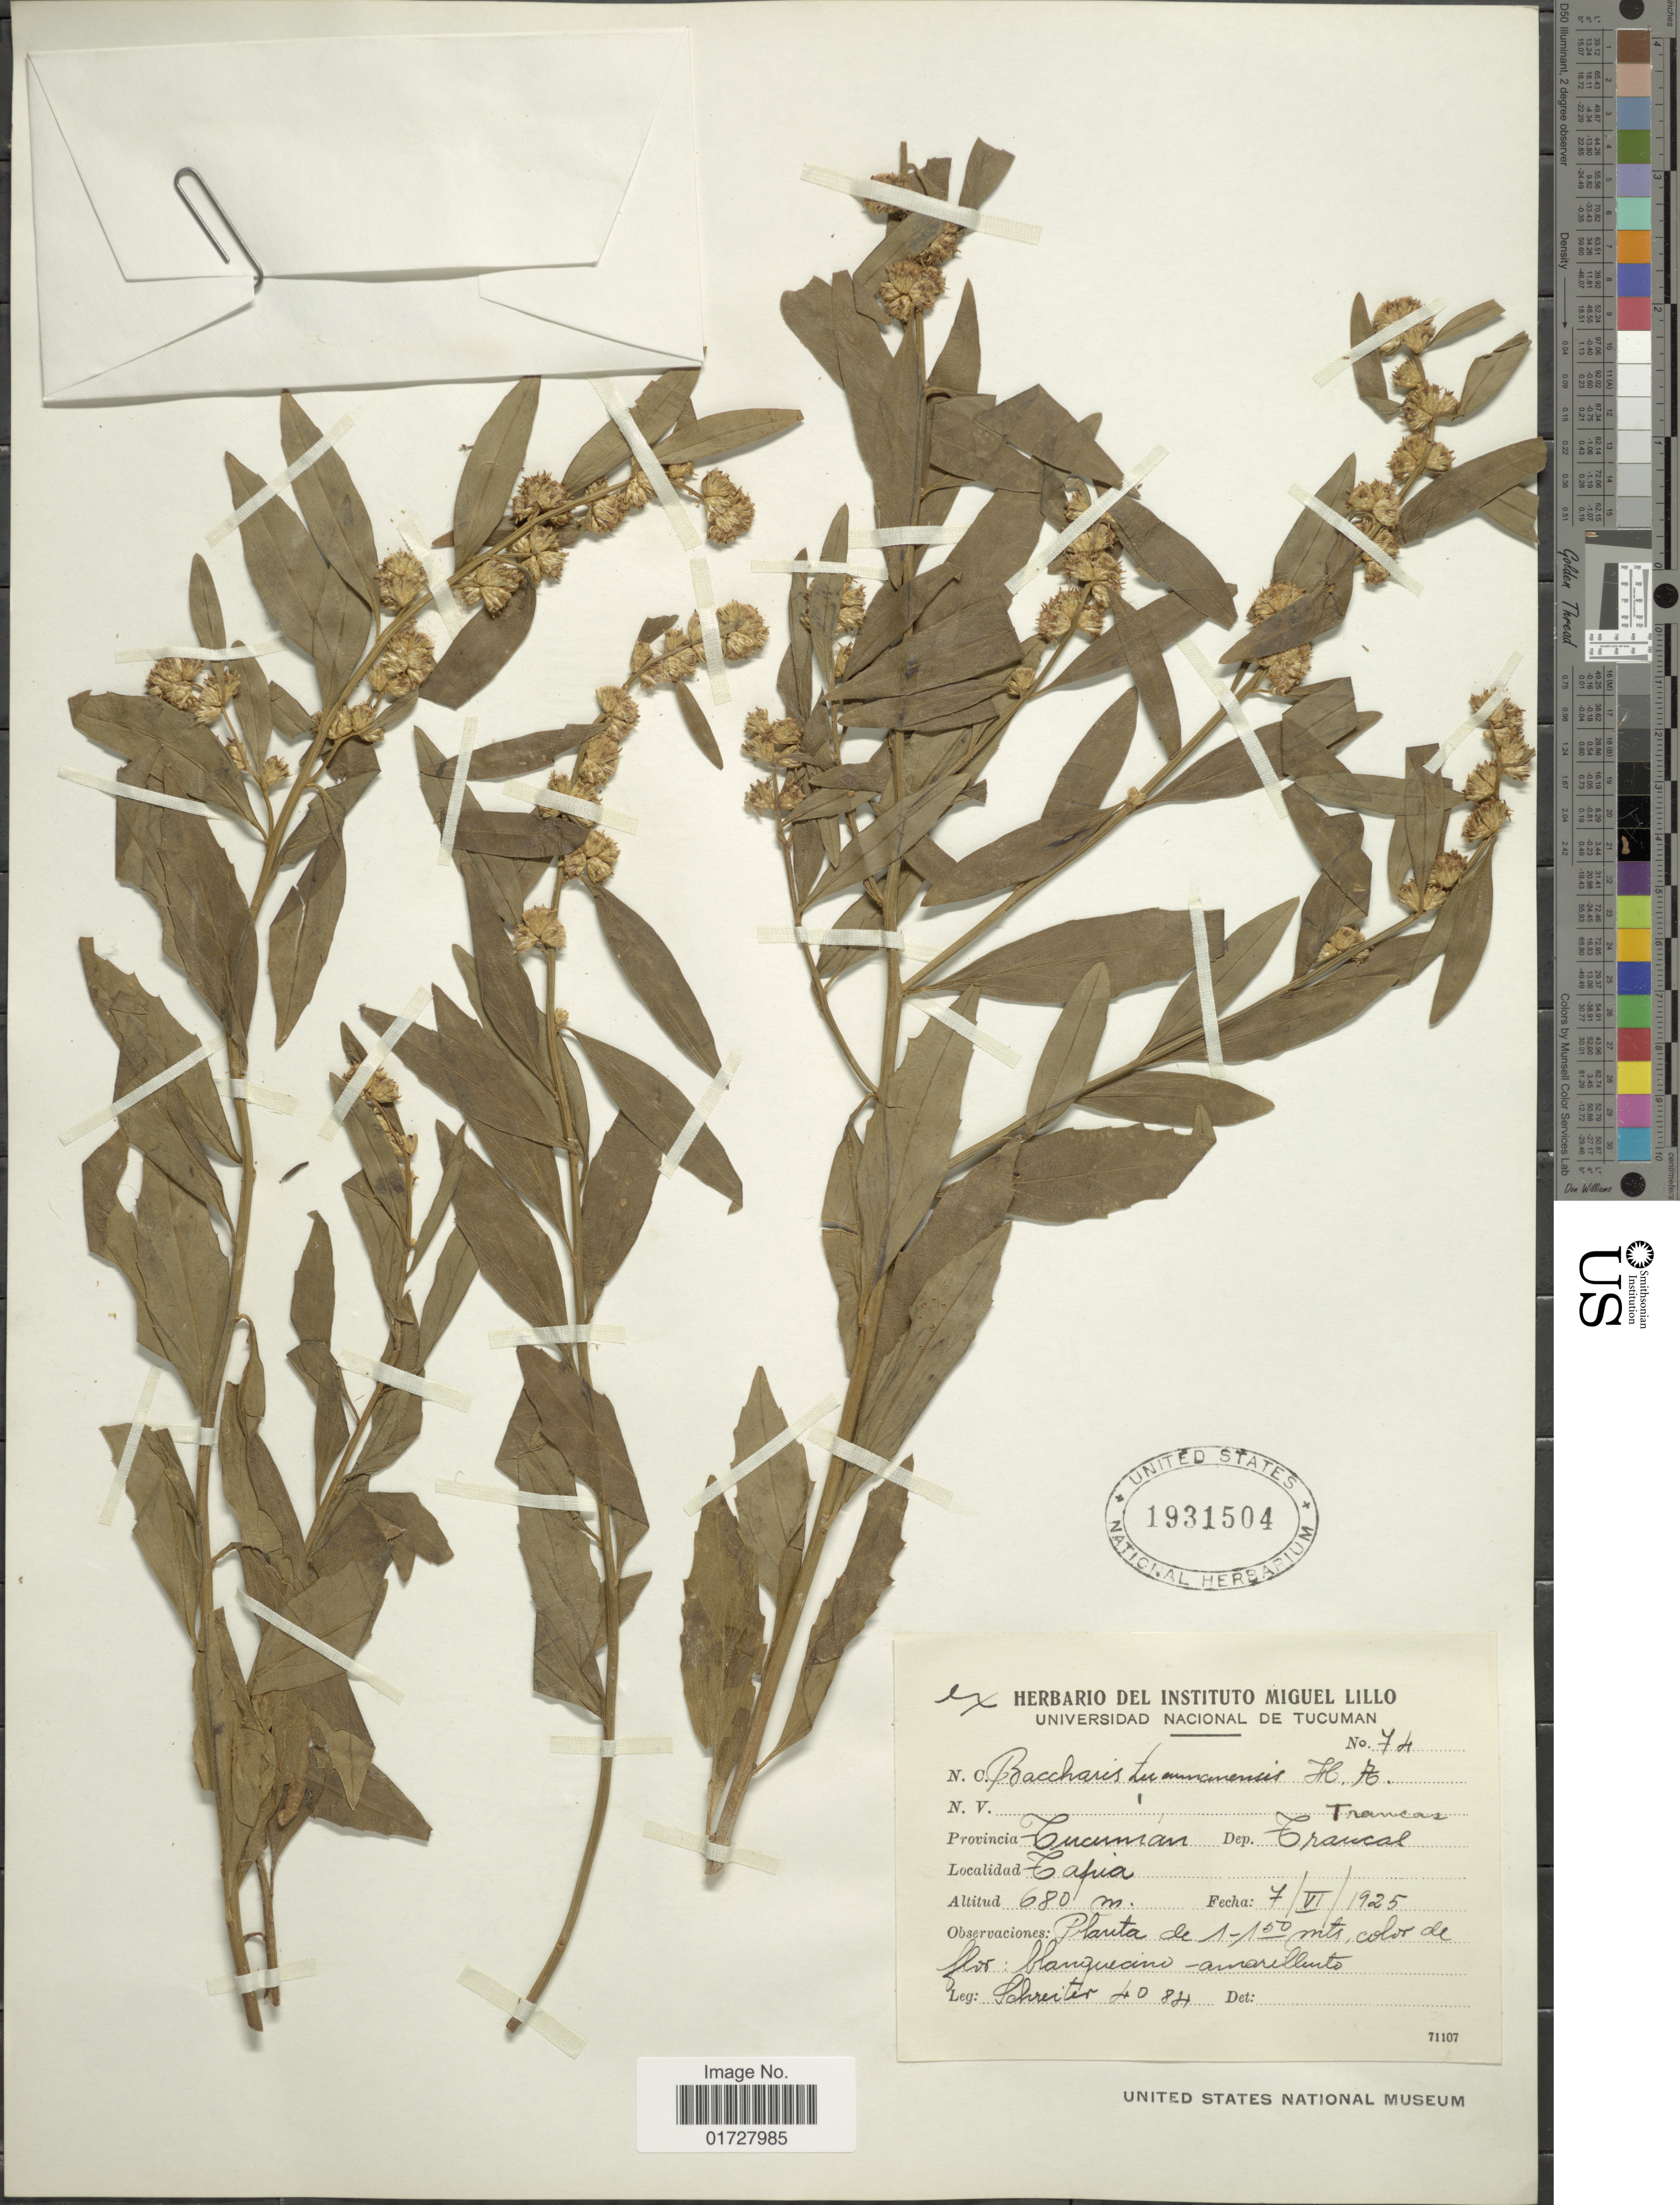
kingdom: Plantae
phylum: Tracheophyta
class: Magnoliopsida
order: Asterales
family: Asteraceae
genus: Baccharis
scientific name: Baccharis tucumanensis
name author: Hook. & Arn.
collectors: -. Schreiter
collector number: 4084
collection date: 1925-06-07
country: Argentina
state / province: Tucuman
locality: Dep. Crancal, Tapia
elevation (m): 680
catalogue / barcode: US 1931504